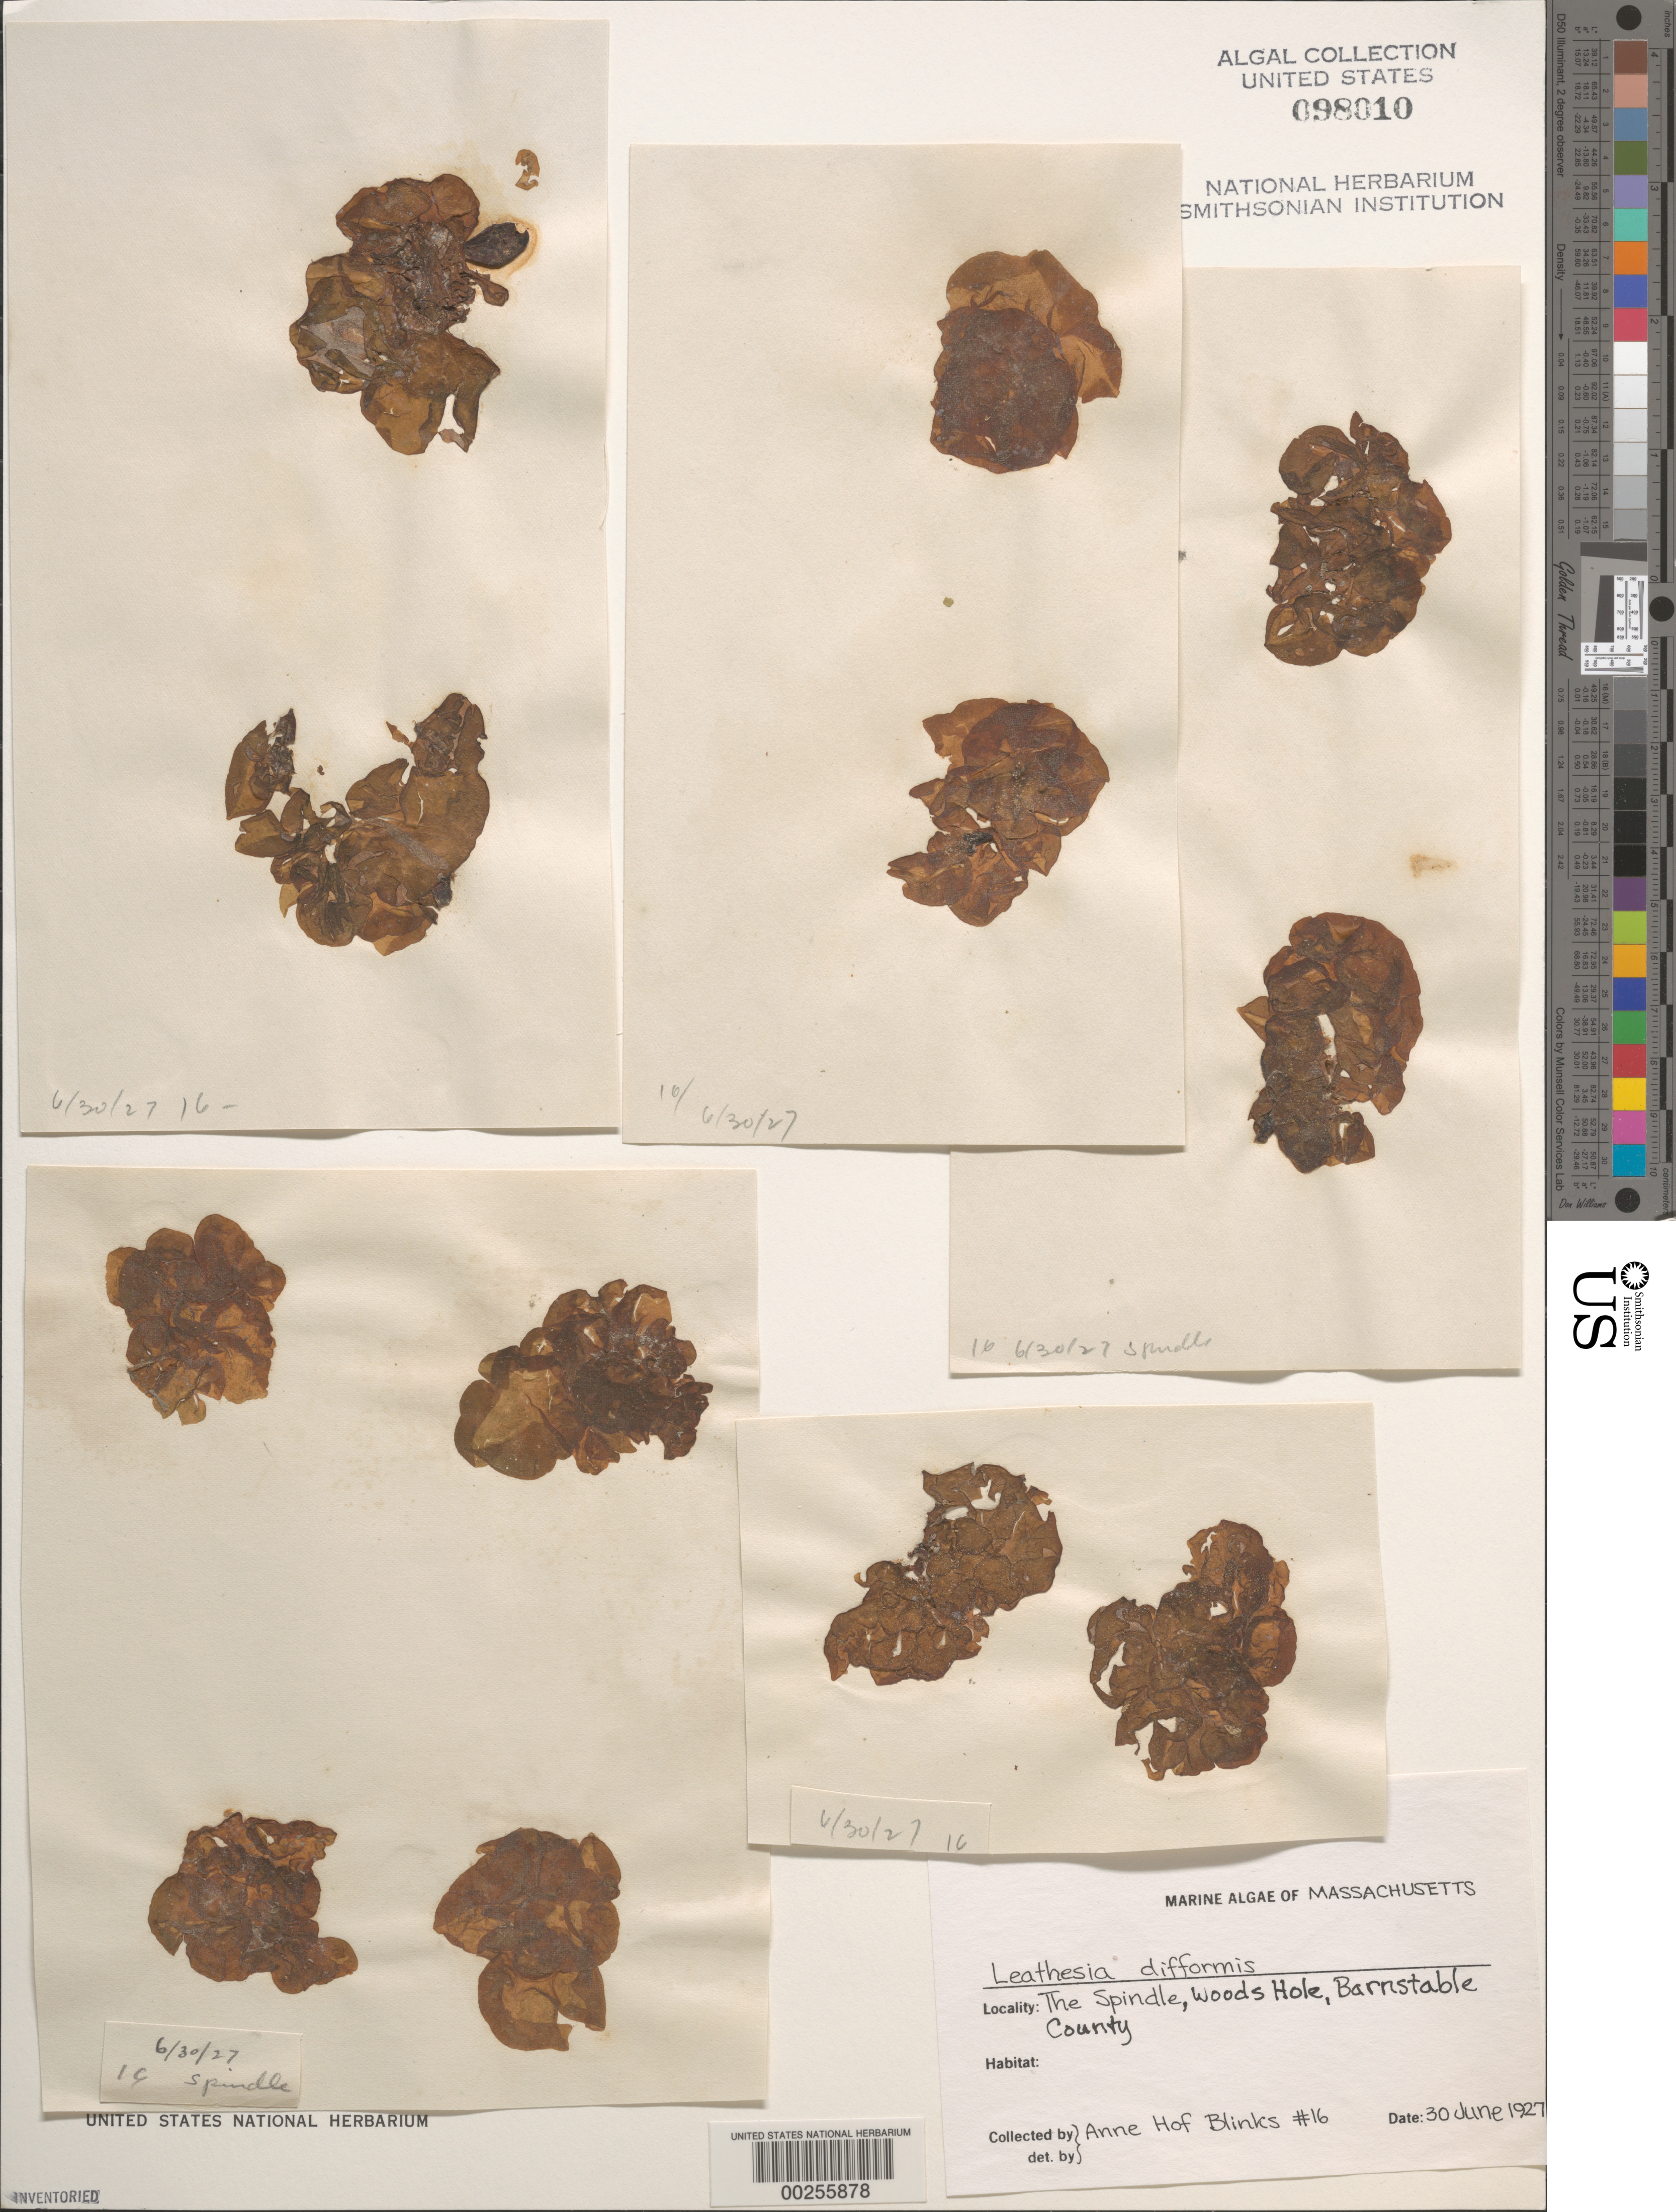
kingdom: Chromista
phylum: Ochrophyta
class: Phaeophyceae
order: Ectocarpales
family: Chordariaceae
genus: Leathesia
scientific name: Leathesia difformis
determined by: Blinks, Anne Hof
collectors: A. Blinks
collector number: AHB 16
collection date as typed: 30 Jun 1927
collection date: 1927-06-30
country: United States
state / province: Massachusetts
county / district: Barnstable County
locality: Woods Hole, The Spindle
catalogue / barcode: US 98010